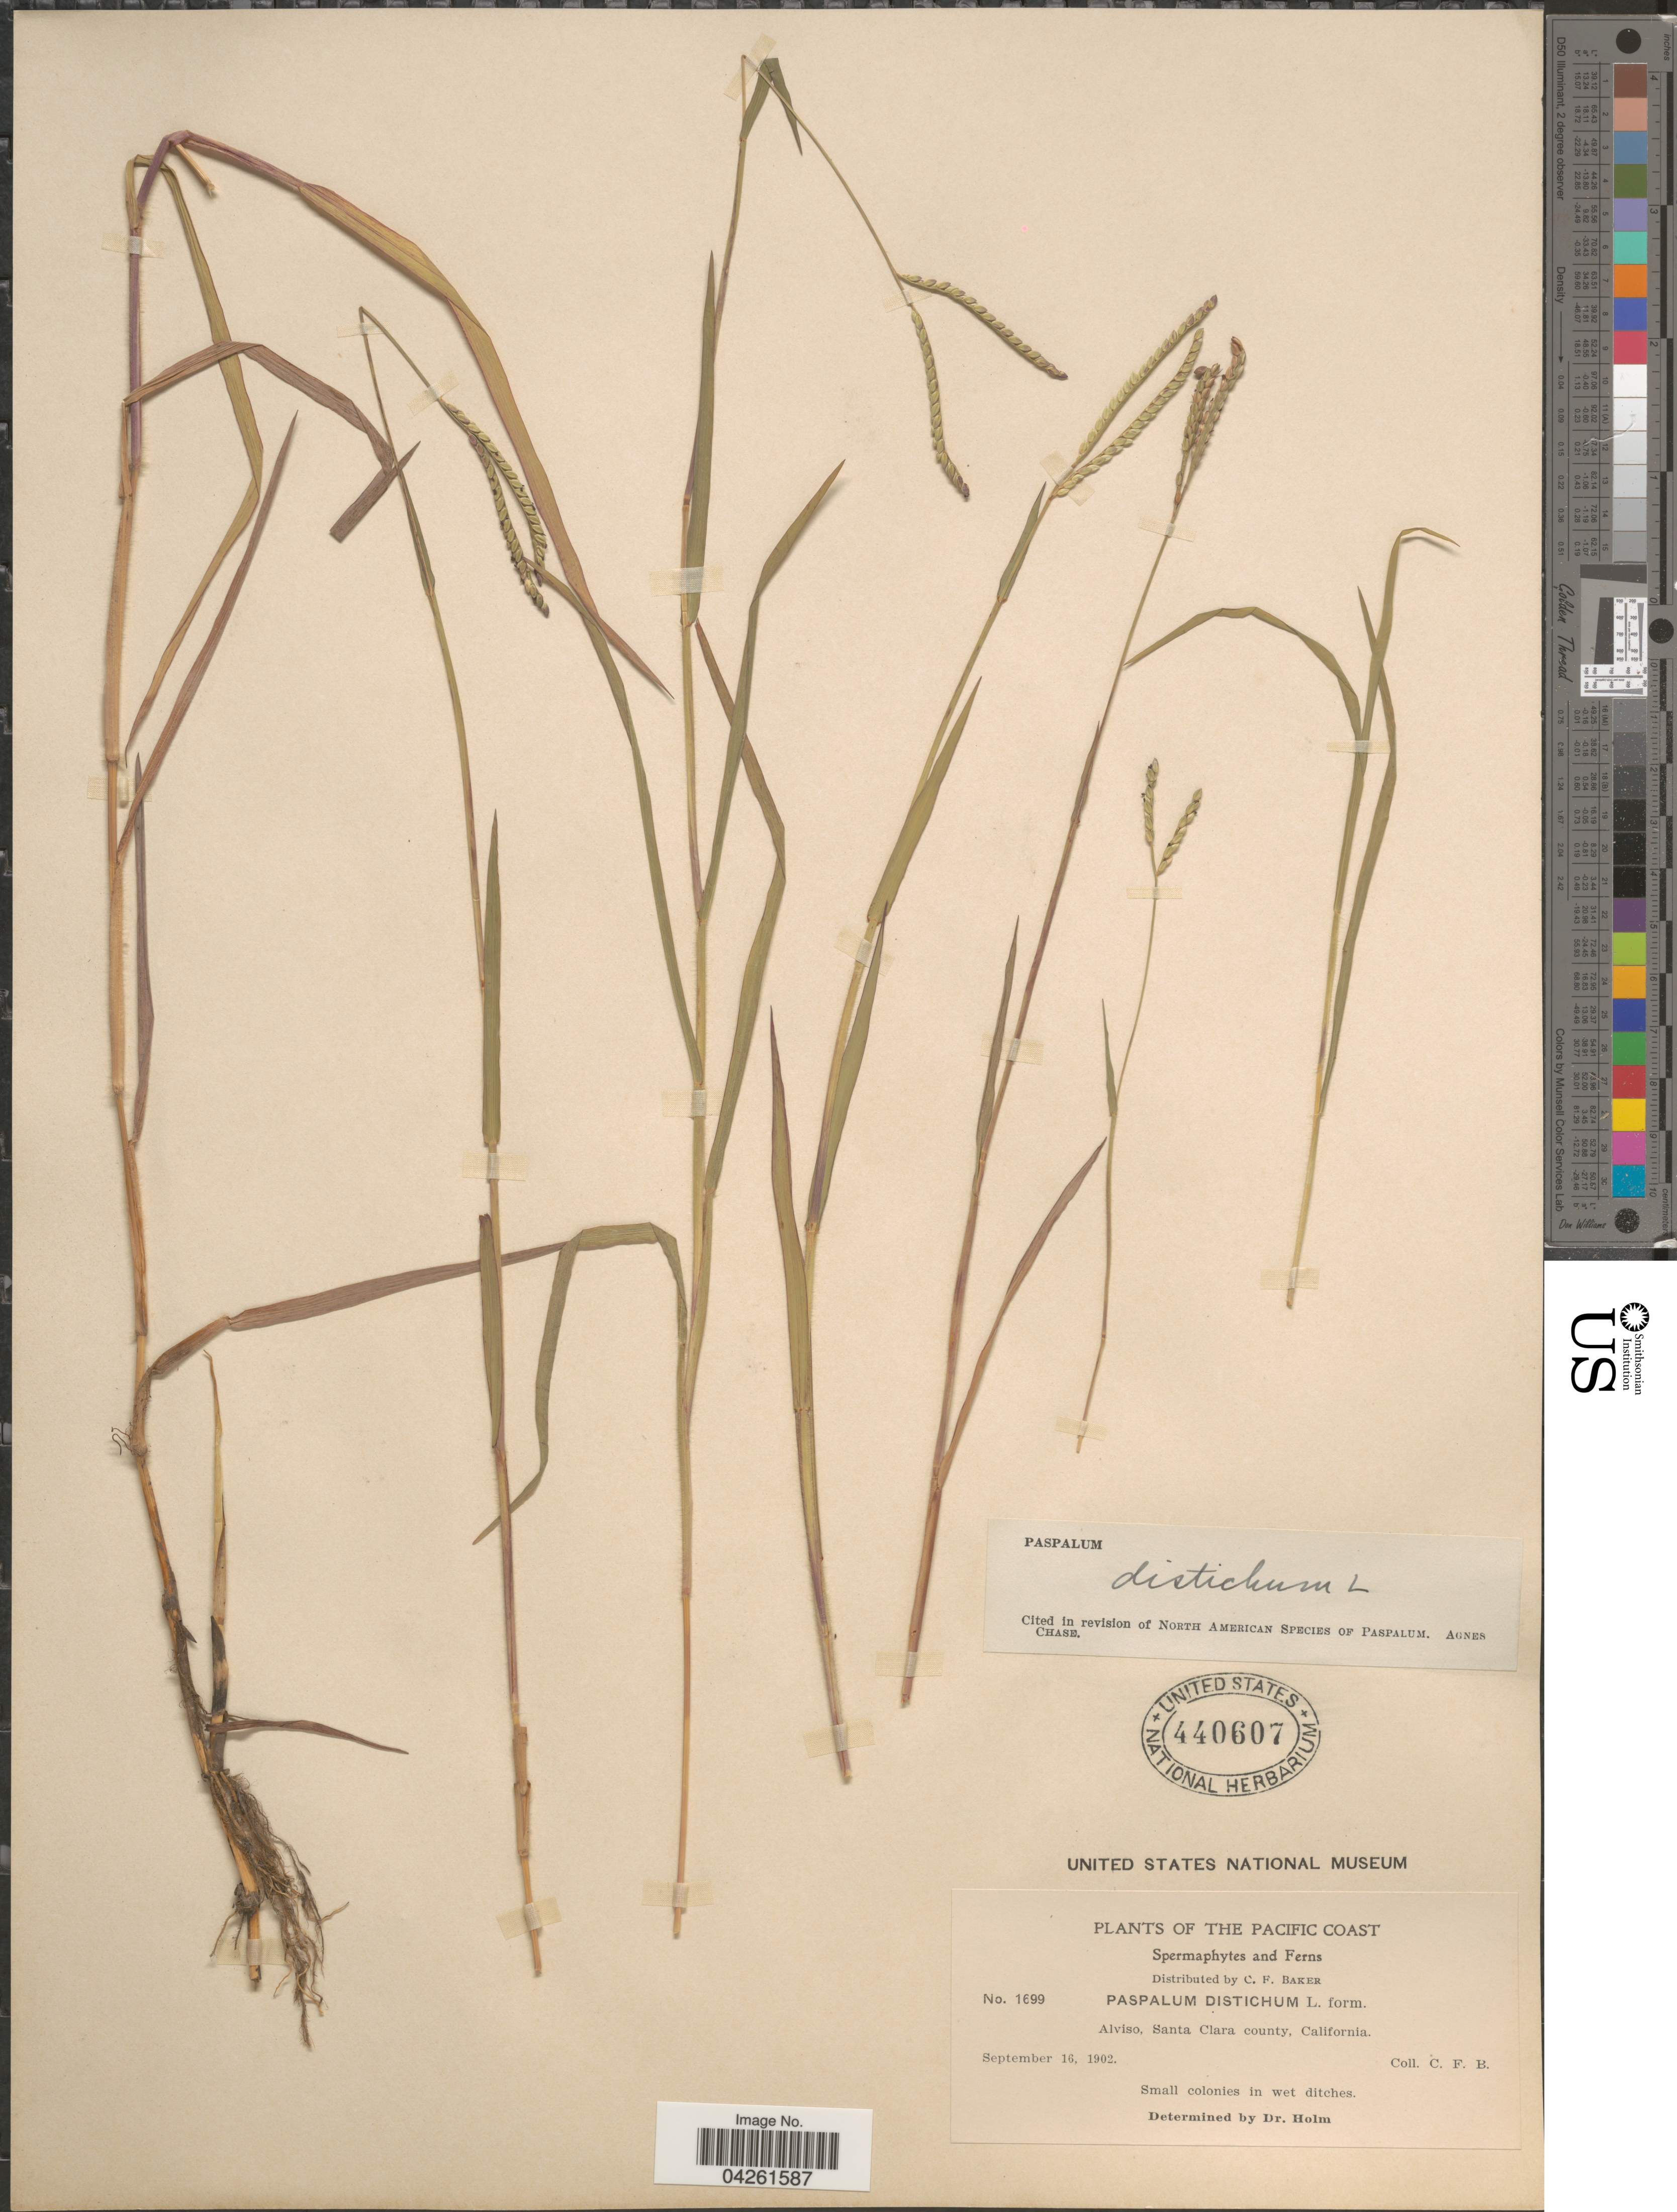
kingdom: Plantae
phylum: Tracheophyta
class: Liliopsida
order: Poales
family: Poaceae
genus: Paspalum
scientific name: Paspalum distichum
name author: L.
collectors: C. F. Baker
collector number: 1699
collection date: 1902-09-16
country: United States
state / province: California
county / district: Santa Clara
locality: The Pacific Coast. Alviso, Santa Clara county.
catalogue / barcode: US 440607